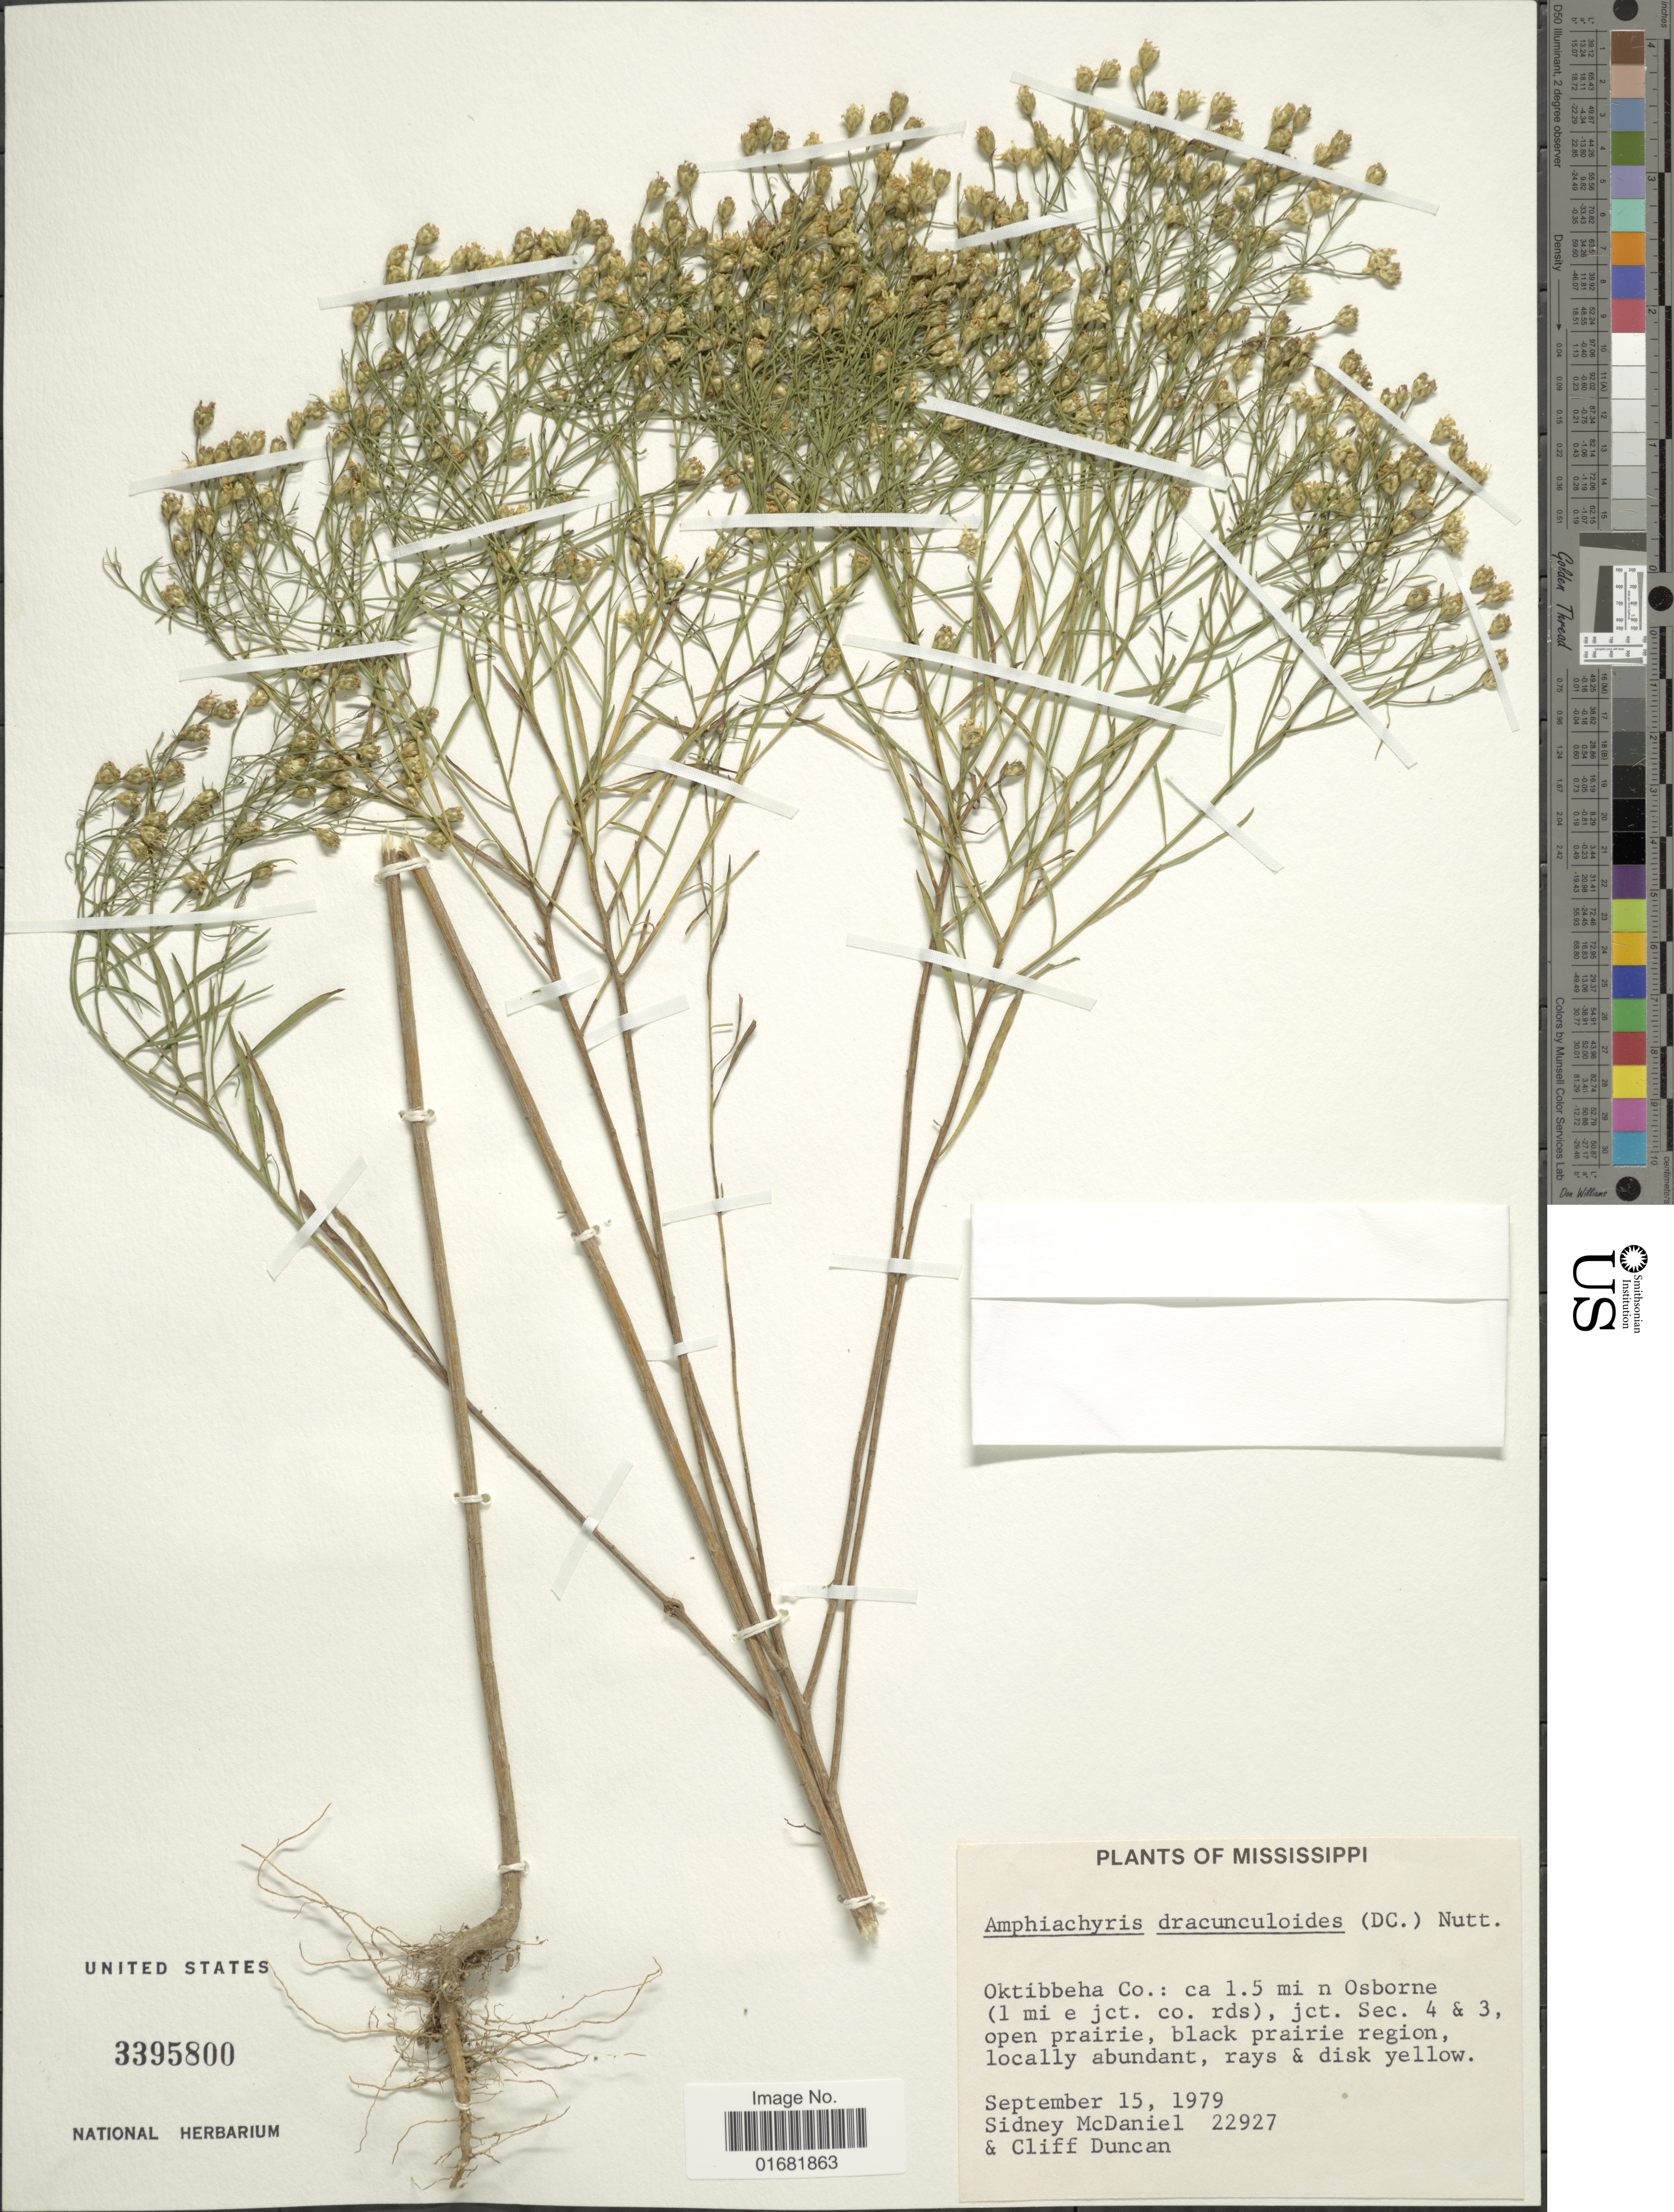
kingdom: Plantae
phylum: Tracheophyta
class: Magnoliopsida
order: Asterales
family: Asteraceae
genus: Amphiachyris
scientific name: Amphiachyris dracunculoides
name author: (DC.) Nutt.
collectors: S. McDaniel & C. Duncan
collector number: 22927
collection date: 1979-09-15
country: United States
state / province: Mississippi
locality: Oktibbeha Co.: ca 1.5 mi n Osborne (1 mi e jct. co. rds), jct. Sec. 4 & 3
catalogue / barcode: US 3395800